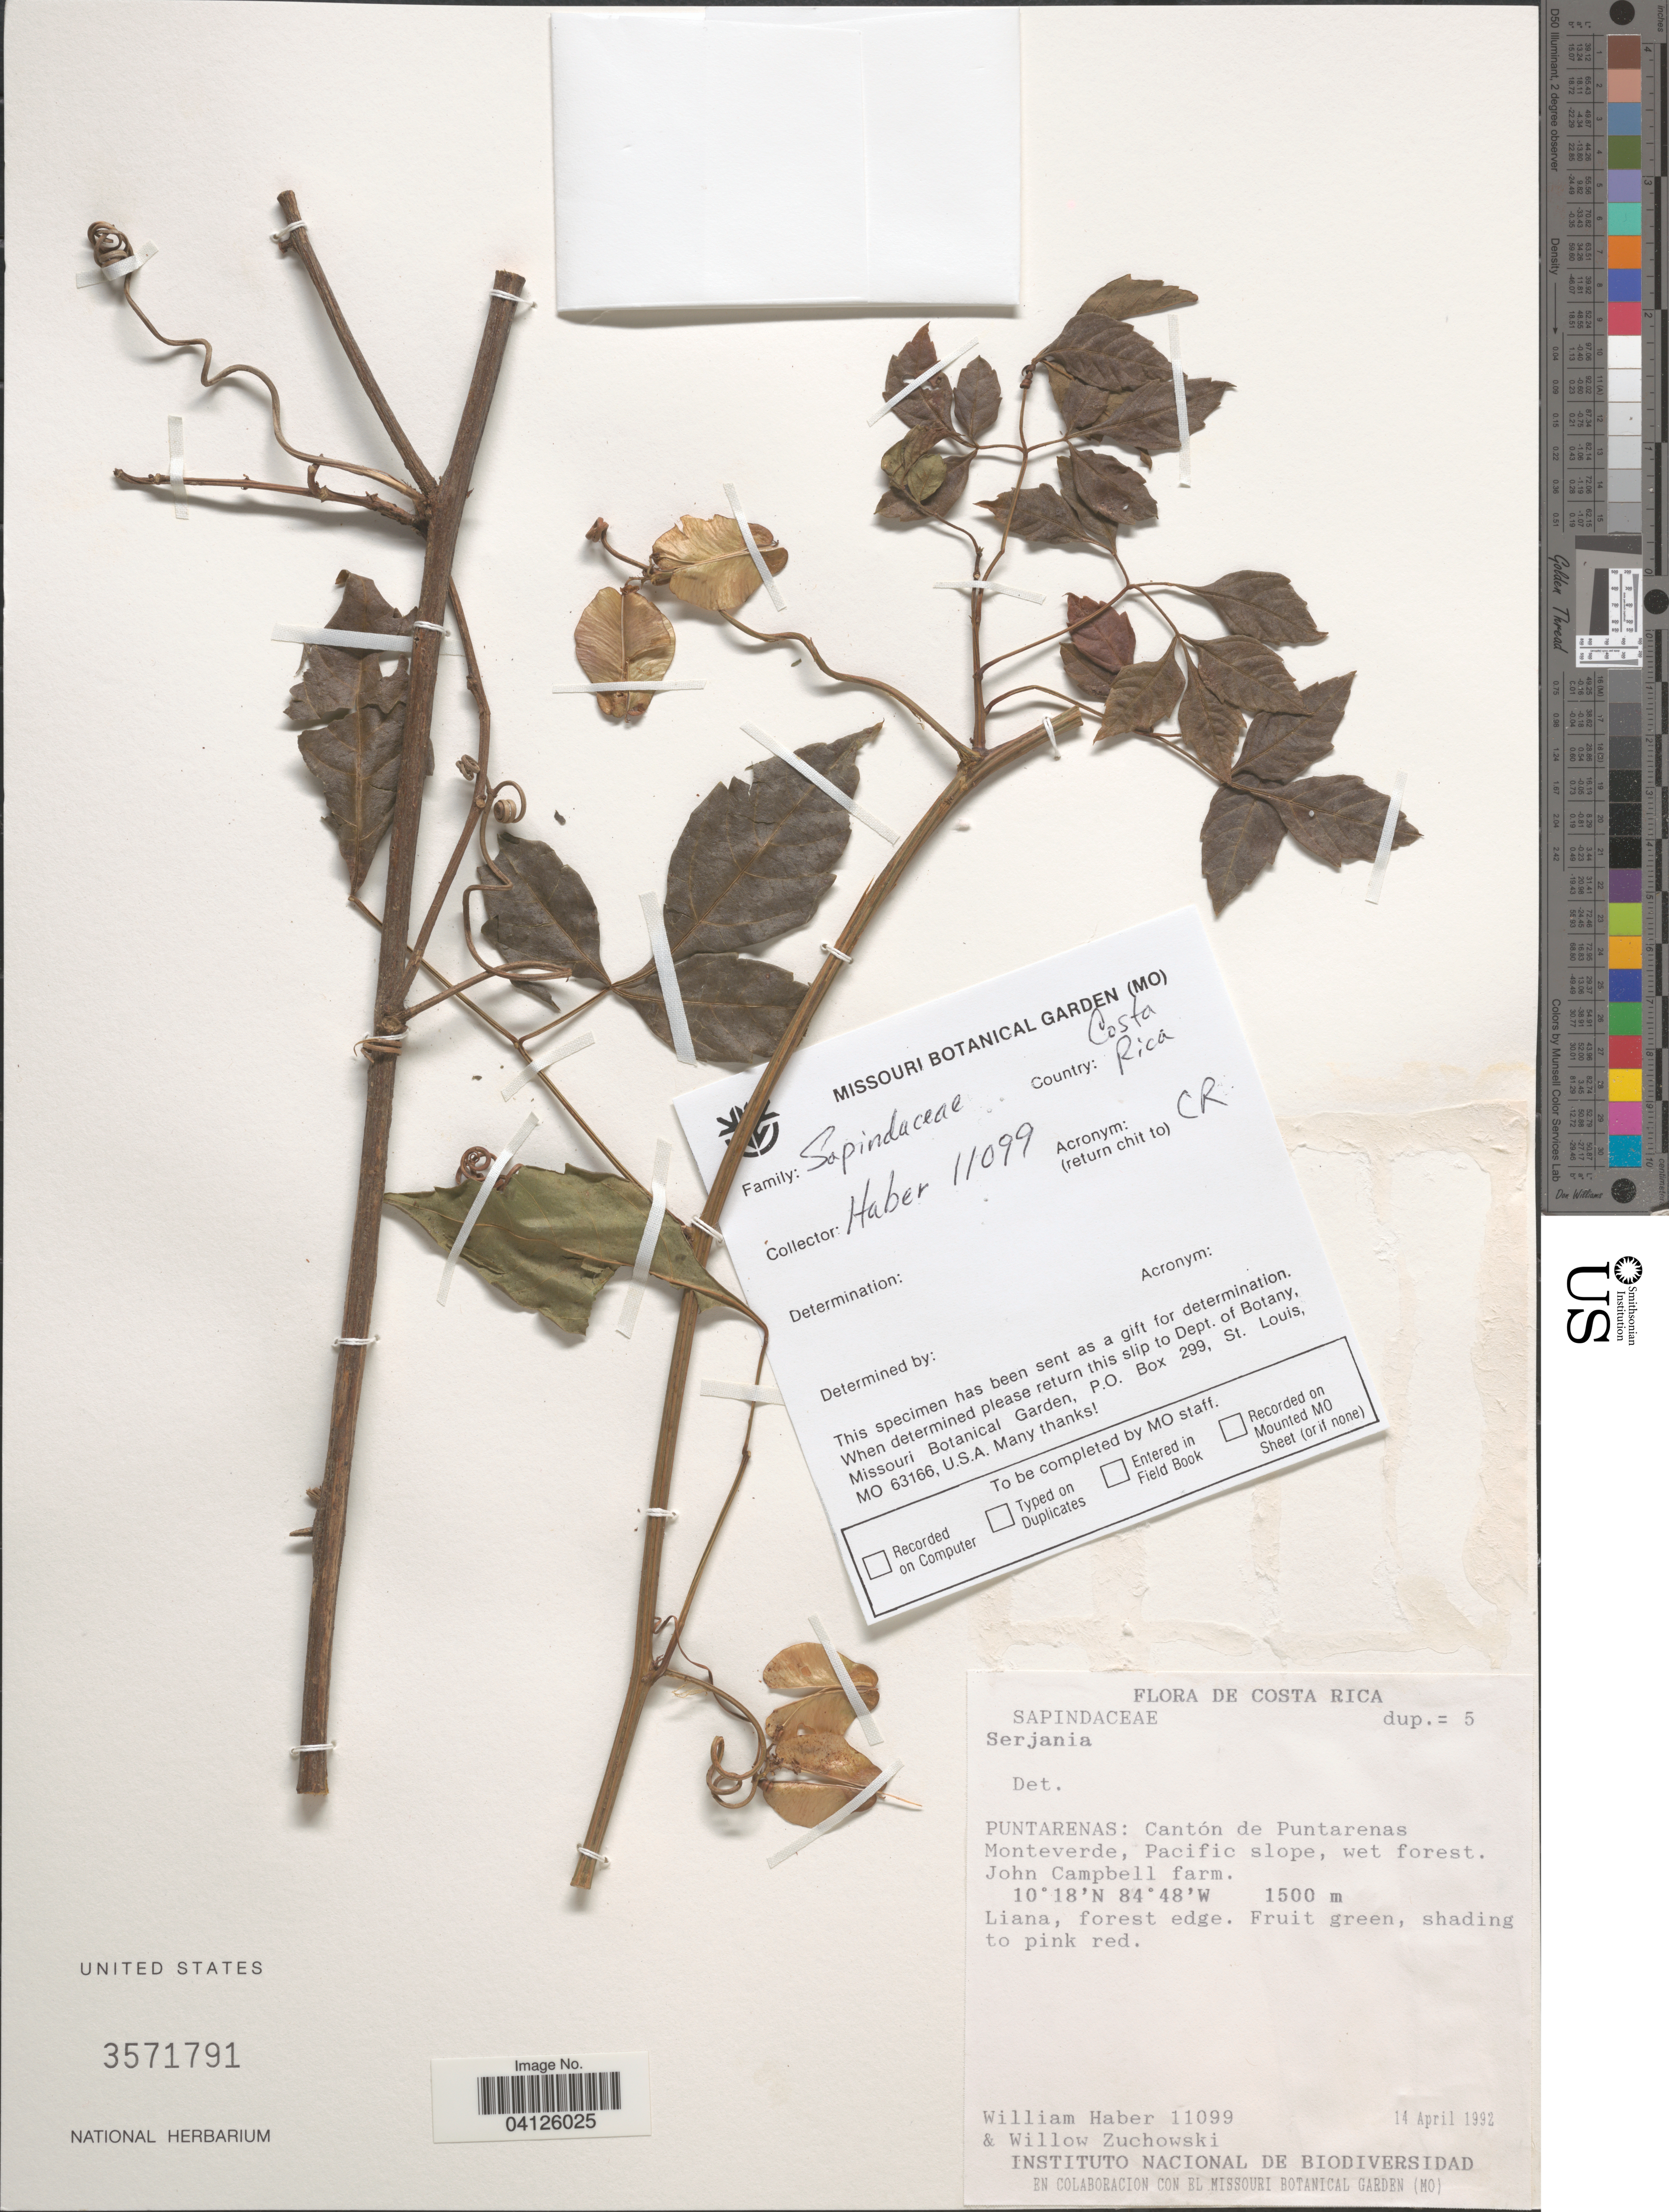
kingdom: Plantae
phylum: Tracheophyta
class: Magnoliopsida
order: Sapindales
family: Sapindaceae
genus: Serjania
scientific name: Serjania racemosa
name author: Schumach.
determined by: Acevedo-Rodriguez, P., (US), Smithsonian Institution - National Museum of Natural History (UNITED STATES)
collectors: W. Haber & W. Zuchowski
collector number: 11099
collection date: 1992-04-14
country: Costa Rica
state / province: Puntarenas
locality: Cantón de Puntarenas Monteverde, Pacific slope. John Campbell farm.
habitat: Pacific slope, wet forest. Forest edge.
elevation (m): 1500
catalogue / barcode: US 3571791